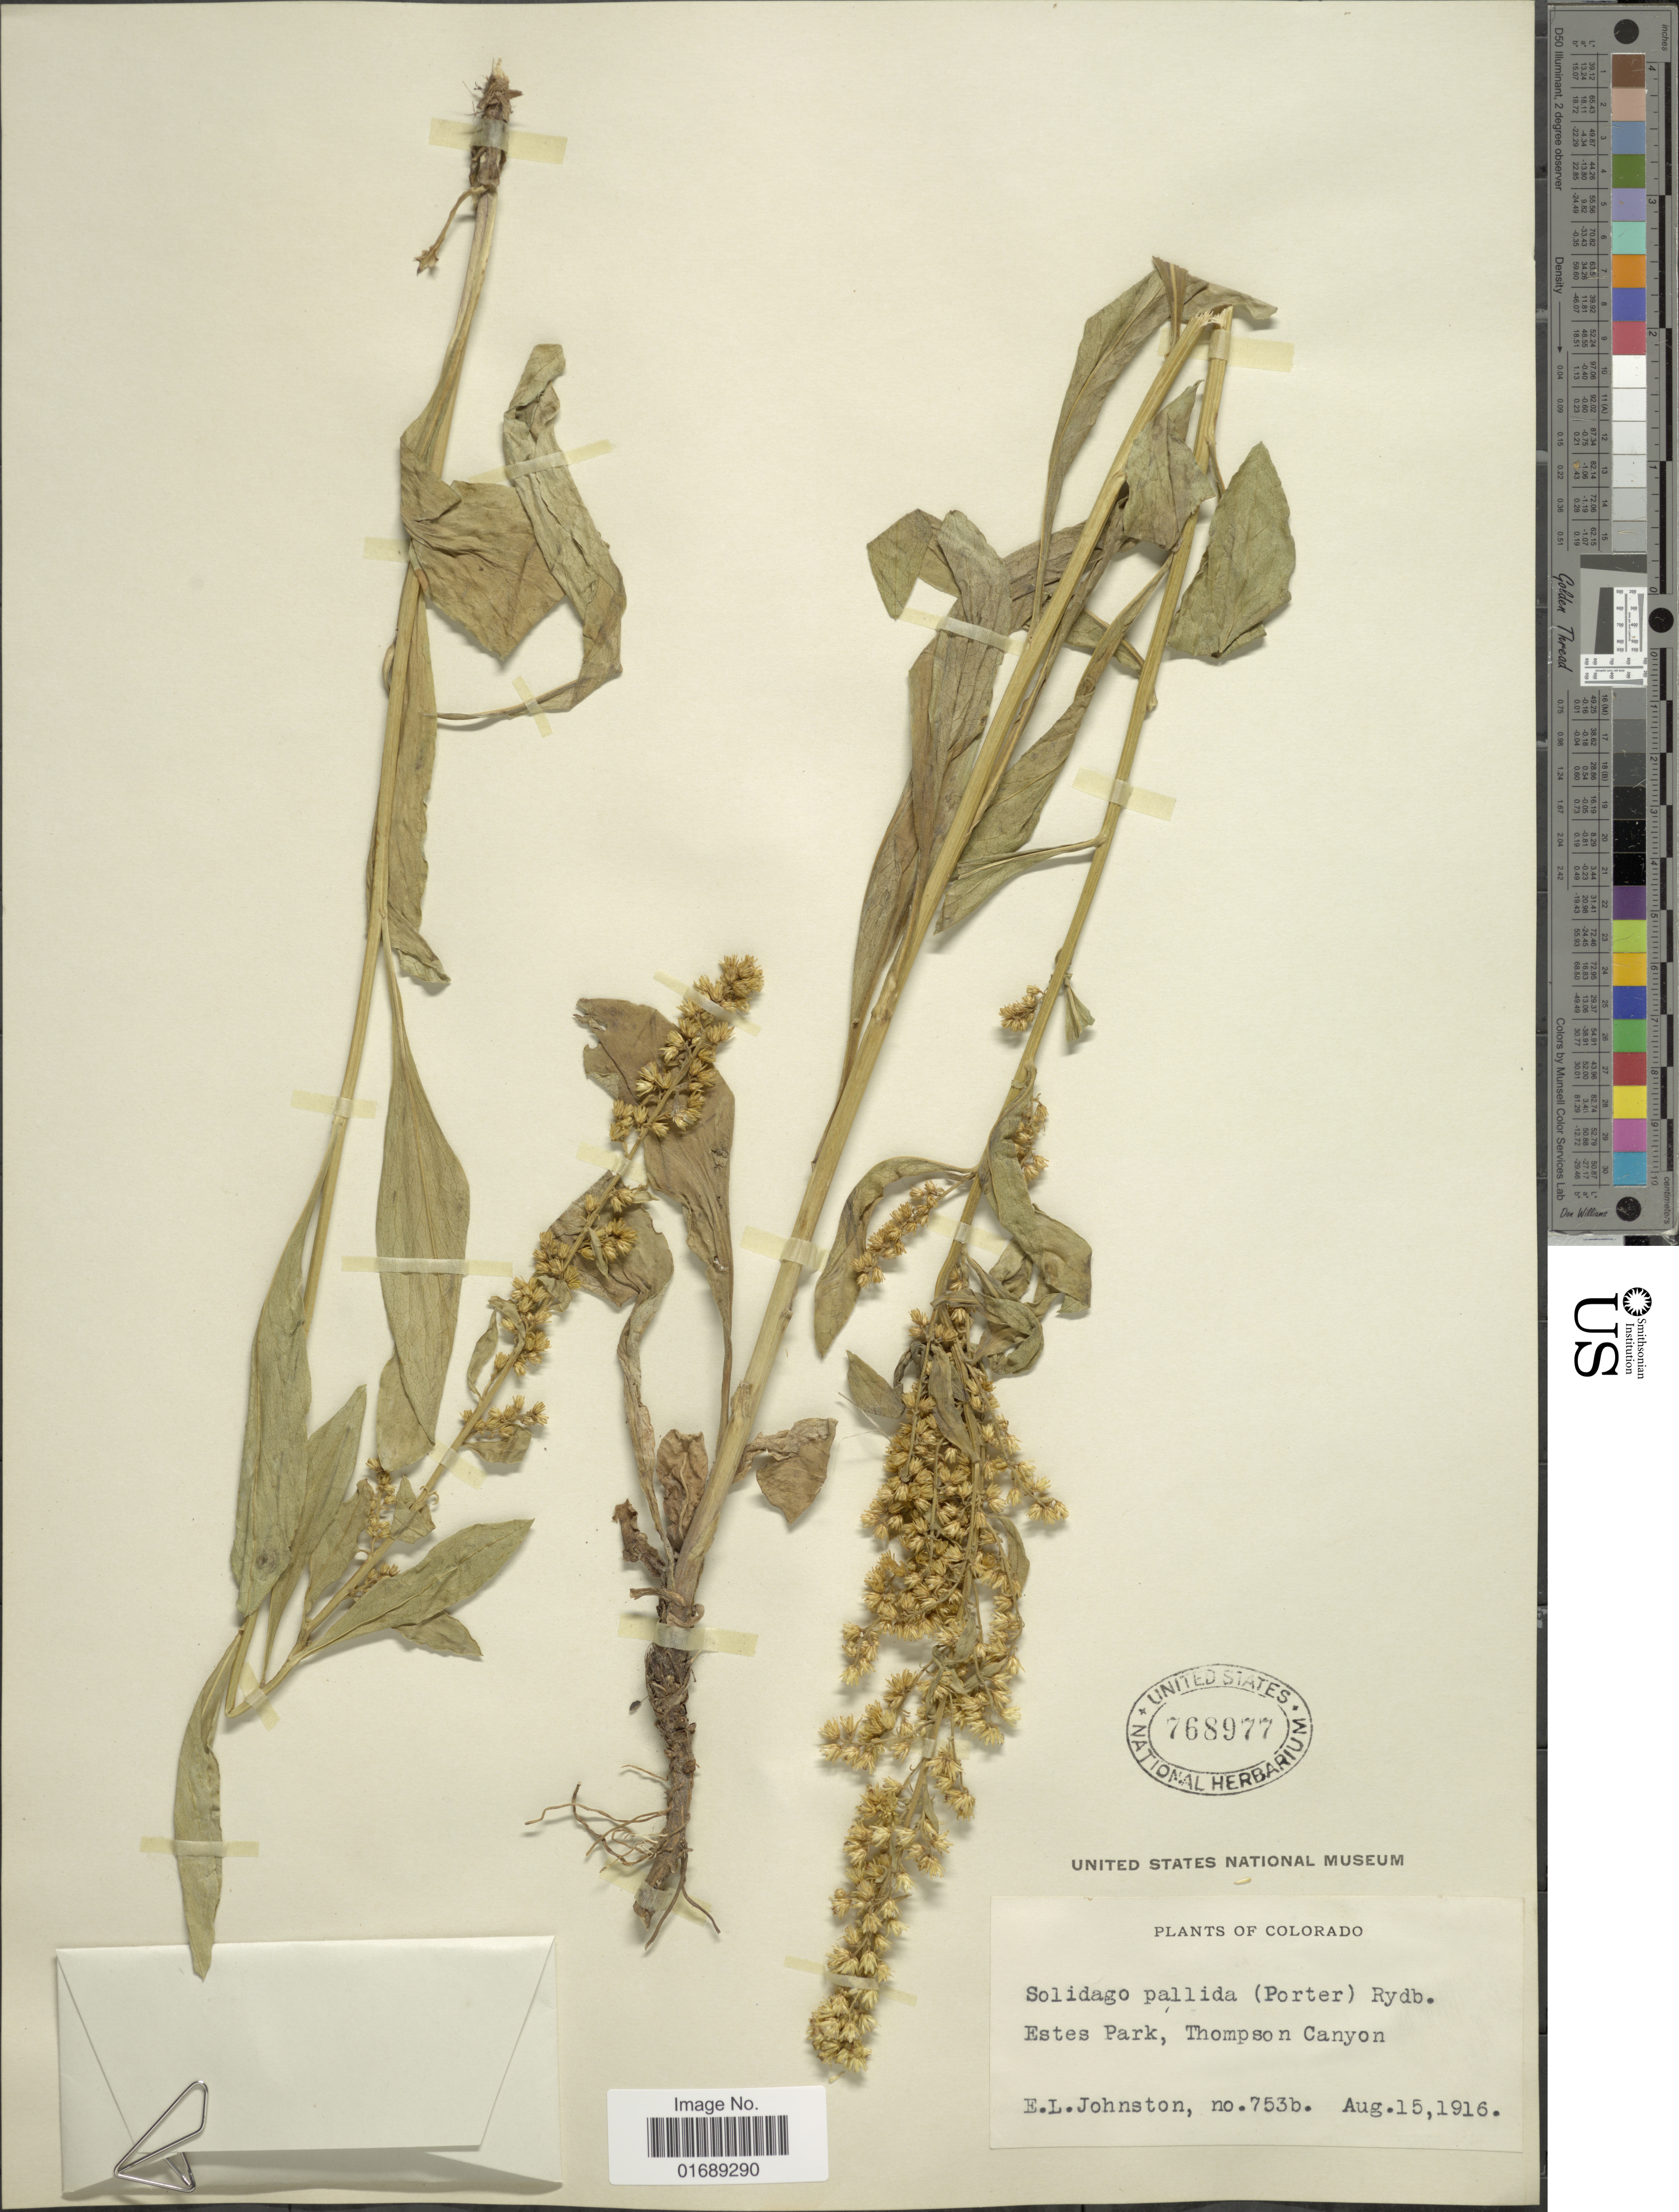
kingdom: Plantae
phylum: Tracheophyta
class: Magnoliopsida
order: Asterales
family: Asteraceae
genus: Solidago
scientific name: Solidago pallida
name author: (Porter) Rydb.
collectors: E. L. Johnston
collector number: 753b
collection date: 1916-08-15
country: United States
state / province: Colorado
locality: Estes Park, Thompson Canyon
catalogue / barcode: US 768977